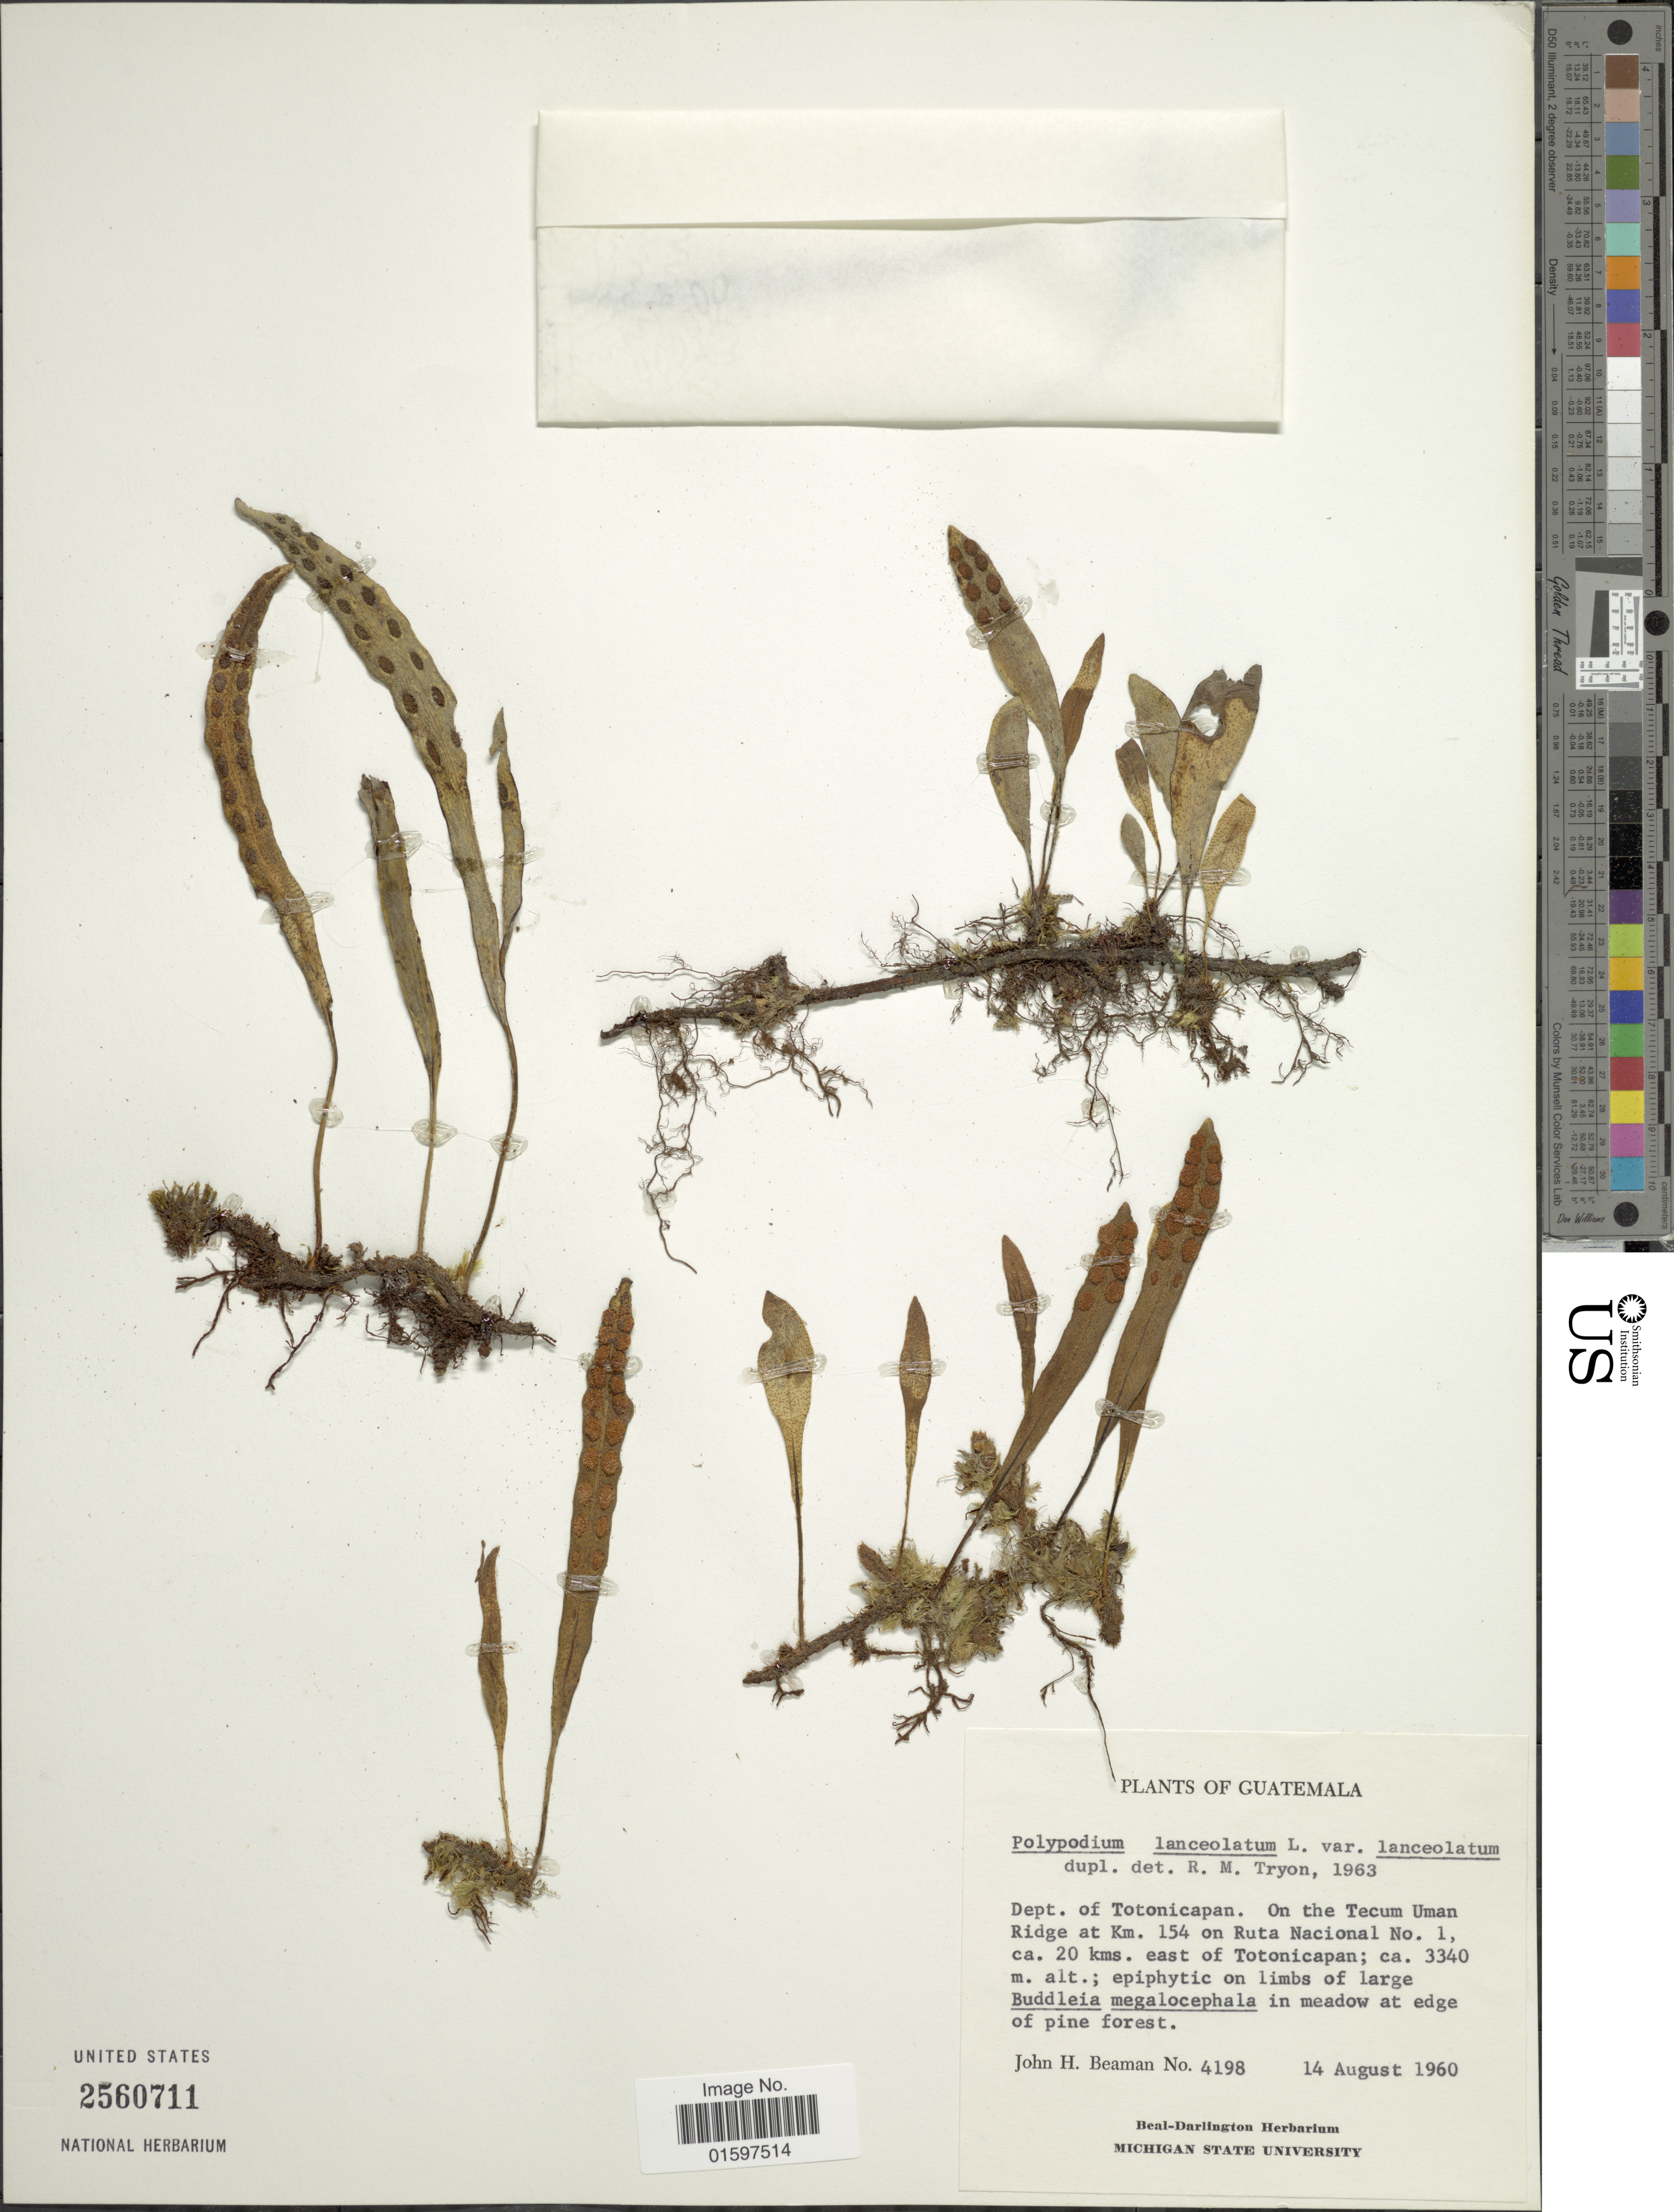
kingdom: Plantae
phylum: Tracheophyta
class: Polypodiopsida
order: Polypodiales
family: Polypodiaceae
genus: Pleopeltis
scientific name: Pleopeltis lanceolata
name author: Kaulf.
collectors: J. H. Beaman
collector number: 4198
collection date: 1960-08-14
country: Guatemala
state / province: Totonicapan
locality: Dept. of Totonicapan, on the Tecum Uman Ridge at Km. 154 on Ruta Nacional No. 1, ca. 20 kms. east of Totonicapan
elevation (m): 3340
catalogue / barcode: US 2560711